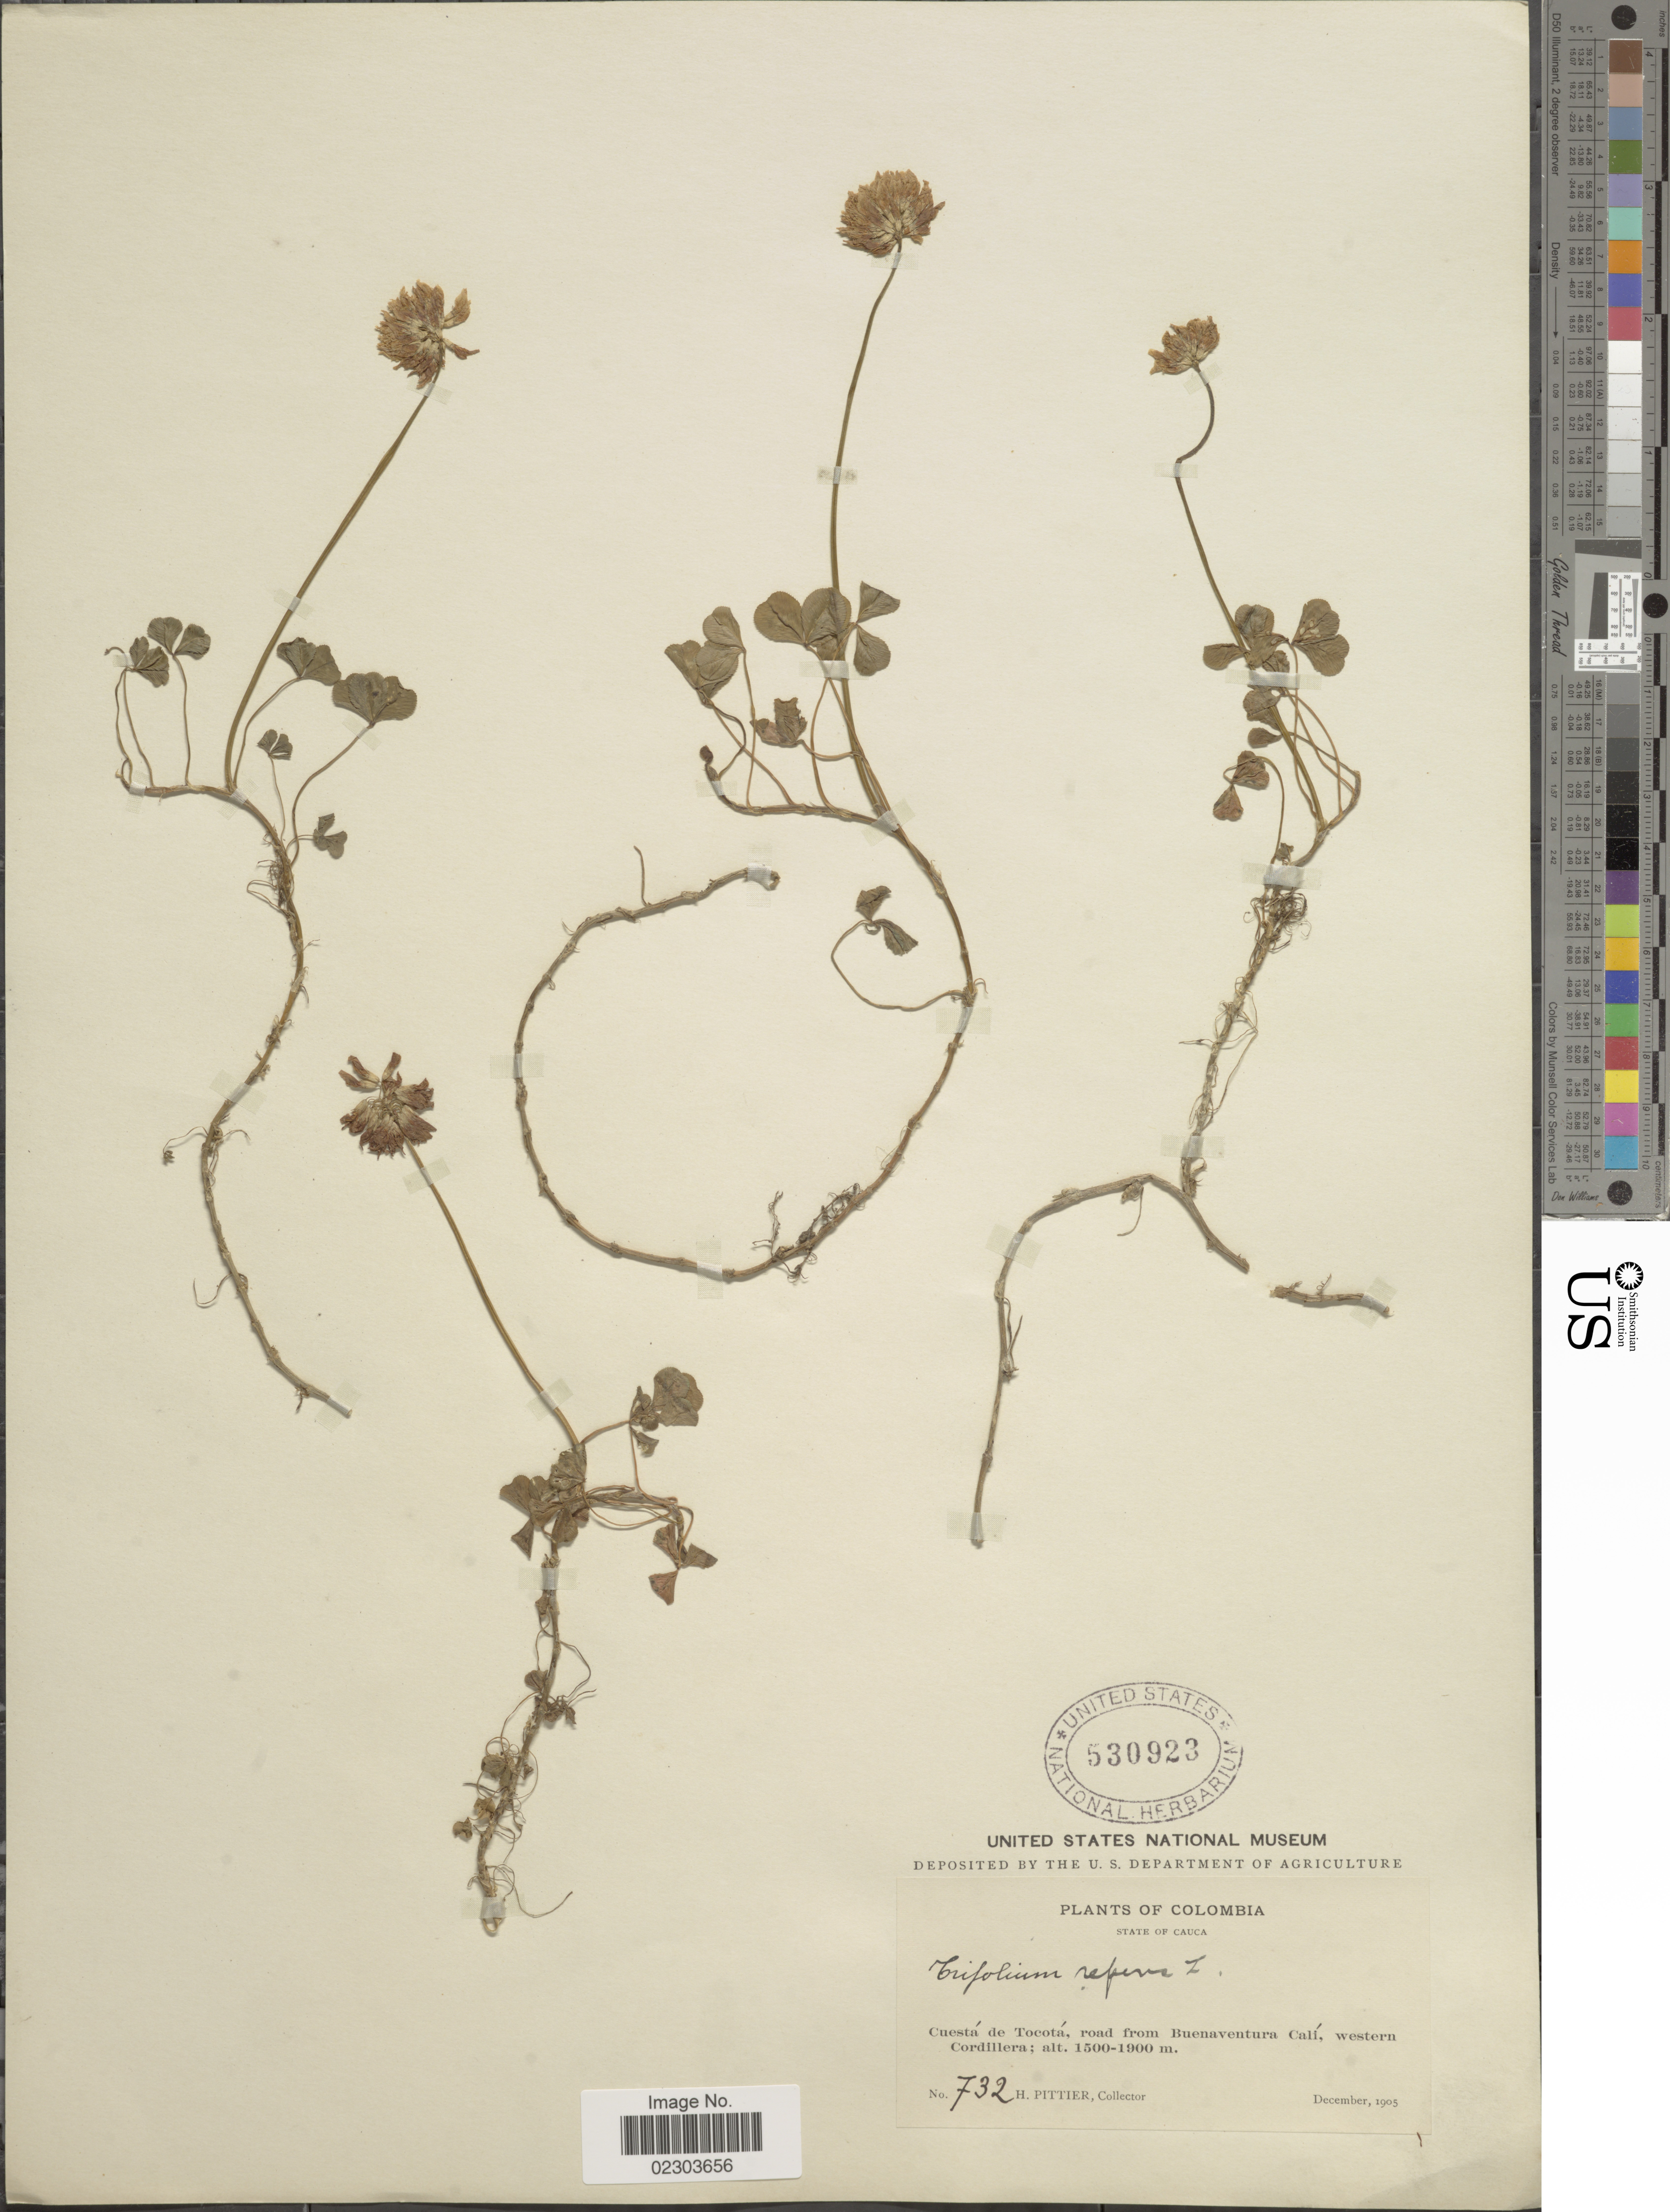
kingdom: Plantae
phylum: Tracheophyta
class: Magnoliopsida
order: Fabales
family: Fabaceae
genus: Trifolium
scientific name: Trifolium repens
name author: L.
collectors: H. F. Pittier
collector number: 732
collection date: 1905-12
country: Colombia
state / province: Cauca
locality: Cuestá de Tocotá, road from Buenoventura Calí, western cordillera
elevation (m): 1500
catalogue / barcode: US 530923